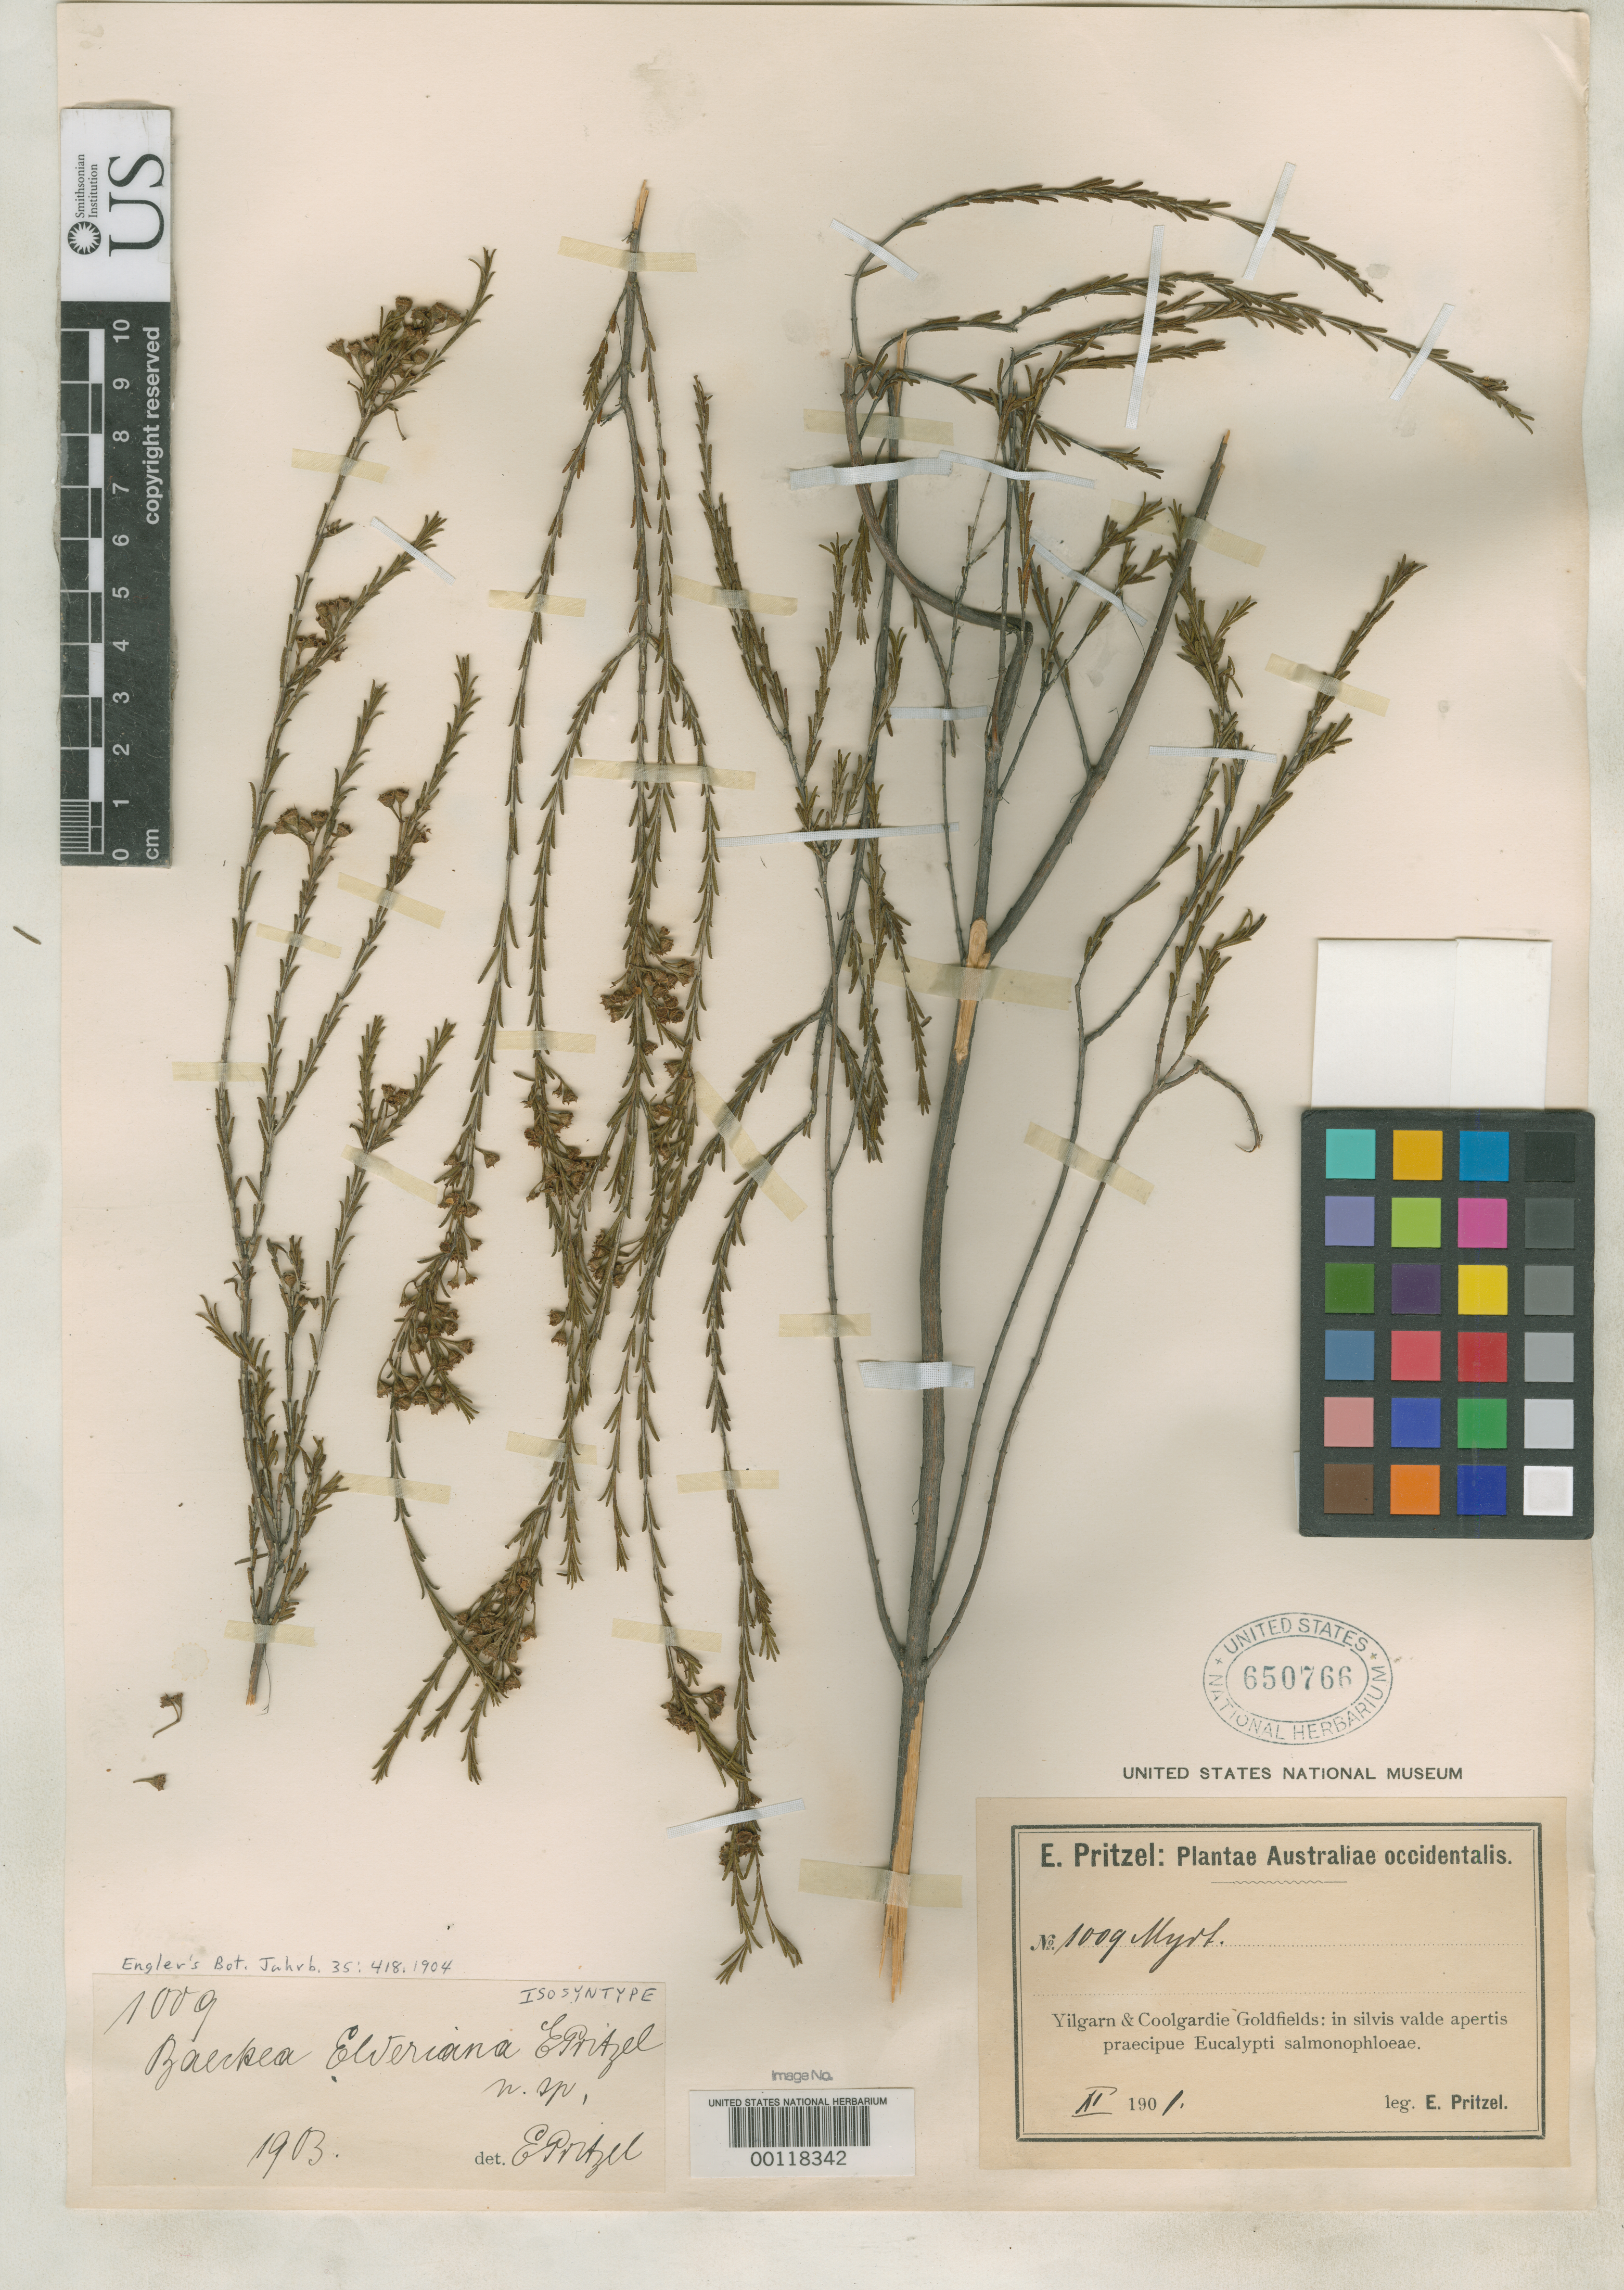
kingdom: Plantae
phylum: Tracheophyta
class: Magnoliopsida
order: Myrtales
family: Myrtaceae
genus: Baeckea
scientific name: Baeckea elderiana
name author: E. Pritz.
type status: Isosyntype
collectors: E. G. Pritzel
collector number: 1009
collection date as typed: Nov 1901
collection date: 1901-11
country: Australia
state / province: Western Australia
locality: Yilgarn & Coolgardie goldfields.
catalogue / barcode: US 650766